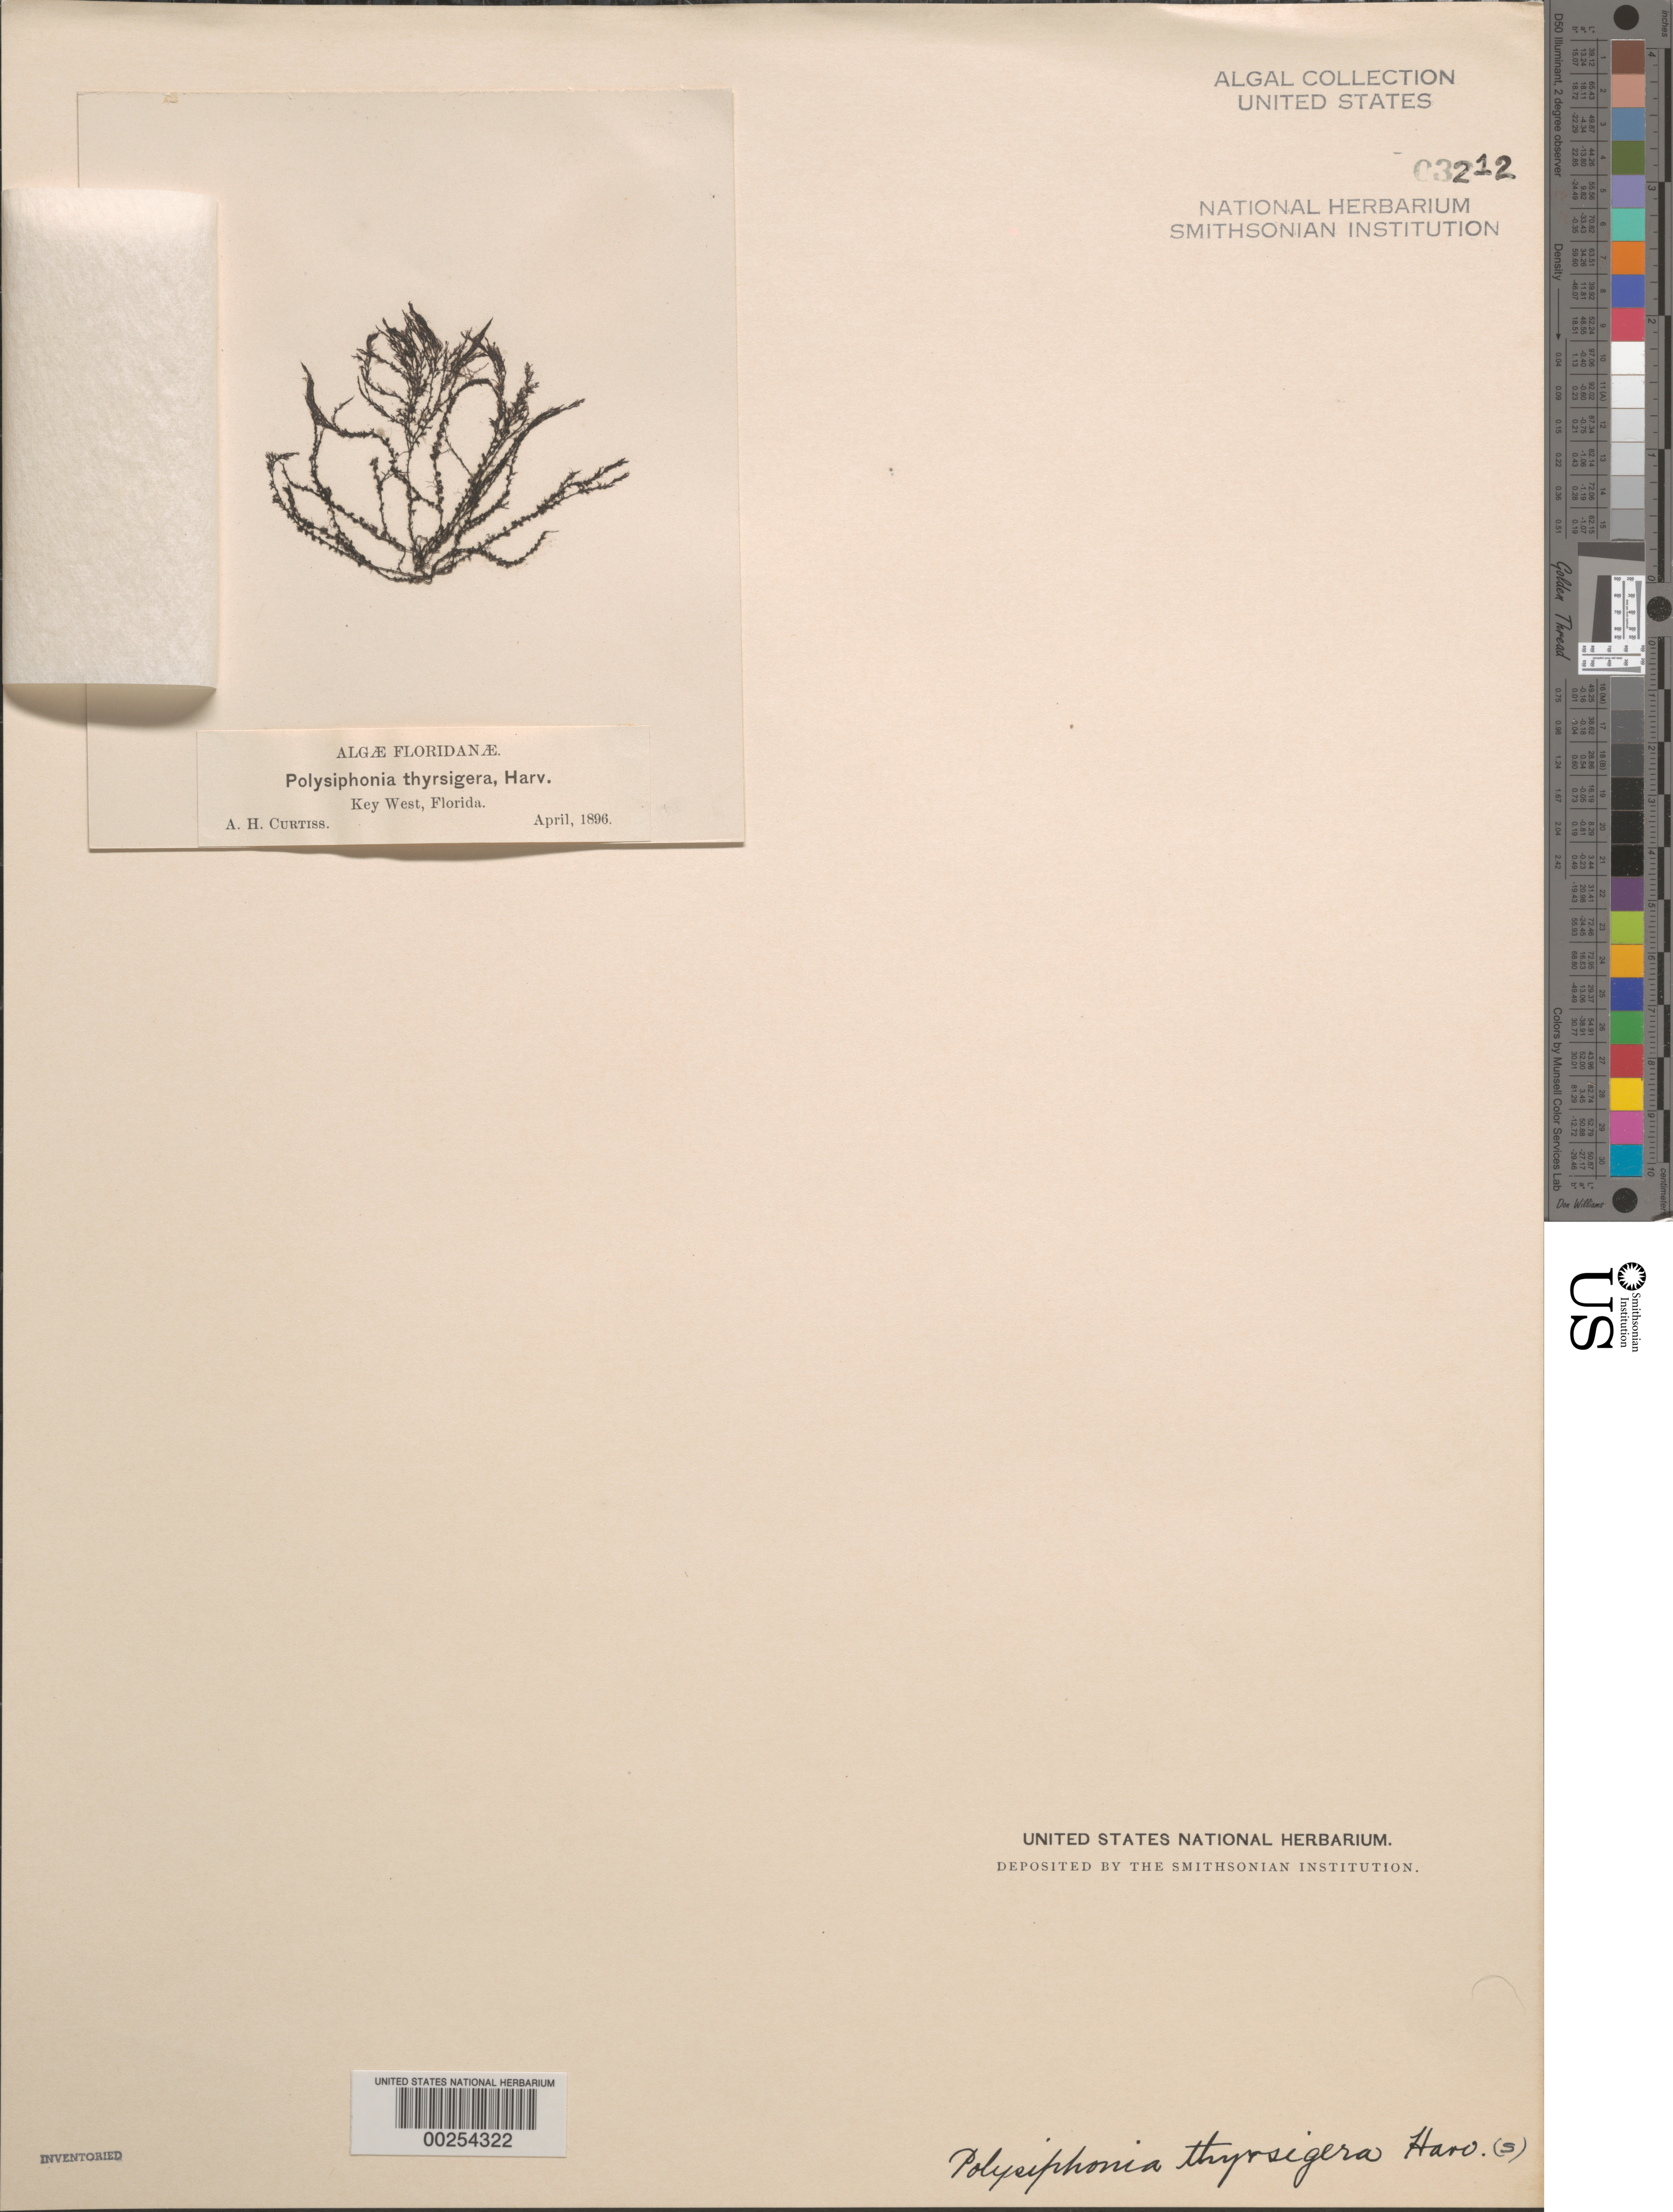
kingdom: Plantae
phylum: Rhodophyta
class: Florideophyceae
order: Ceramiales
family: Rhodomelaceae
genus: Bryocladia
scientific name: Bryocladia thyrsigera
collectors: A. H. Curtiss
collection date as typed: Apr 1896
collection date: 1896-04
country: United States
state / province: Florida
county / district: Monroe County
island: Key West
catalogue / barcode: US 3212